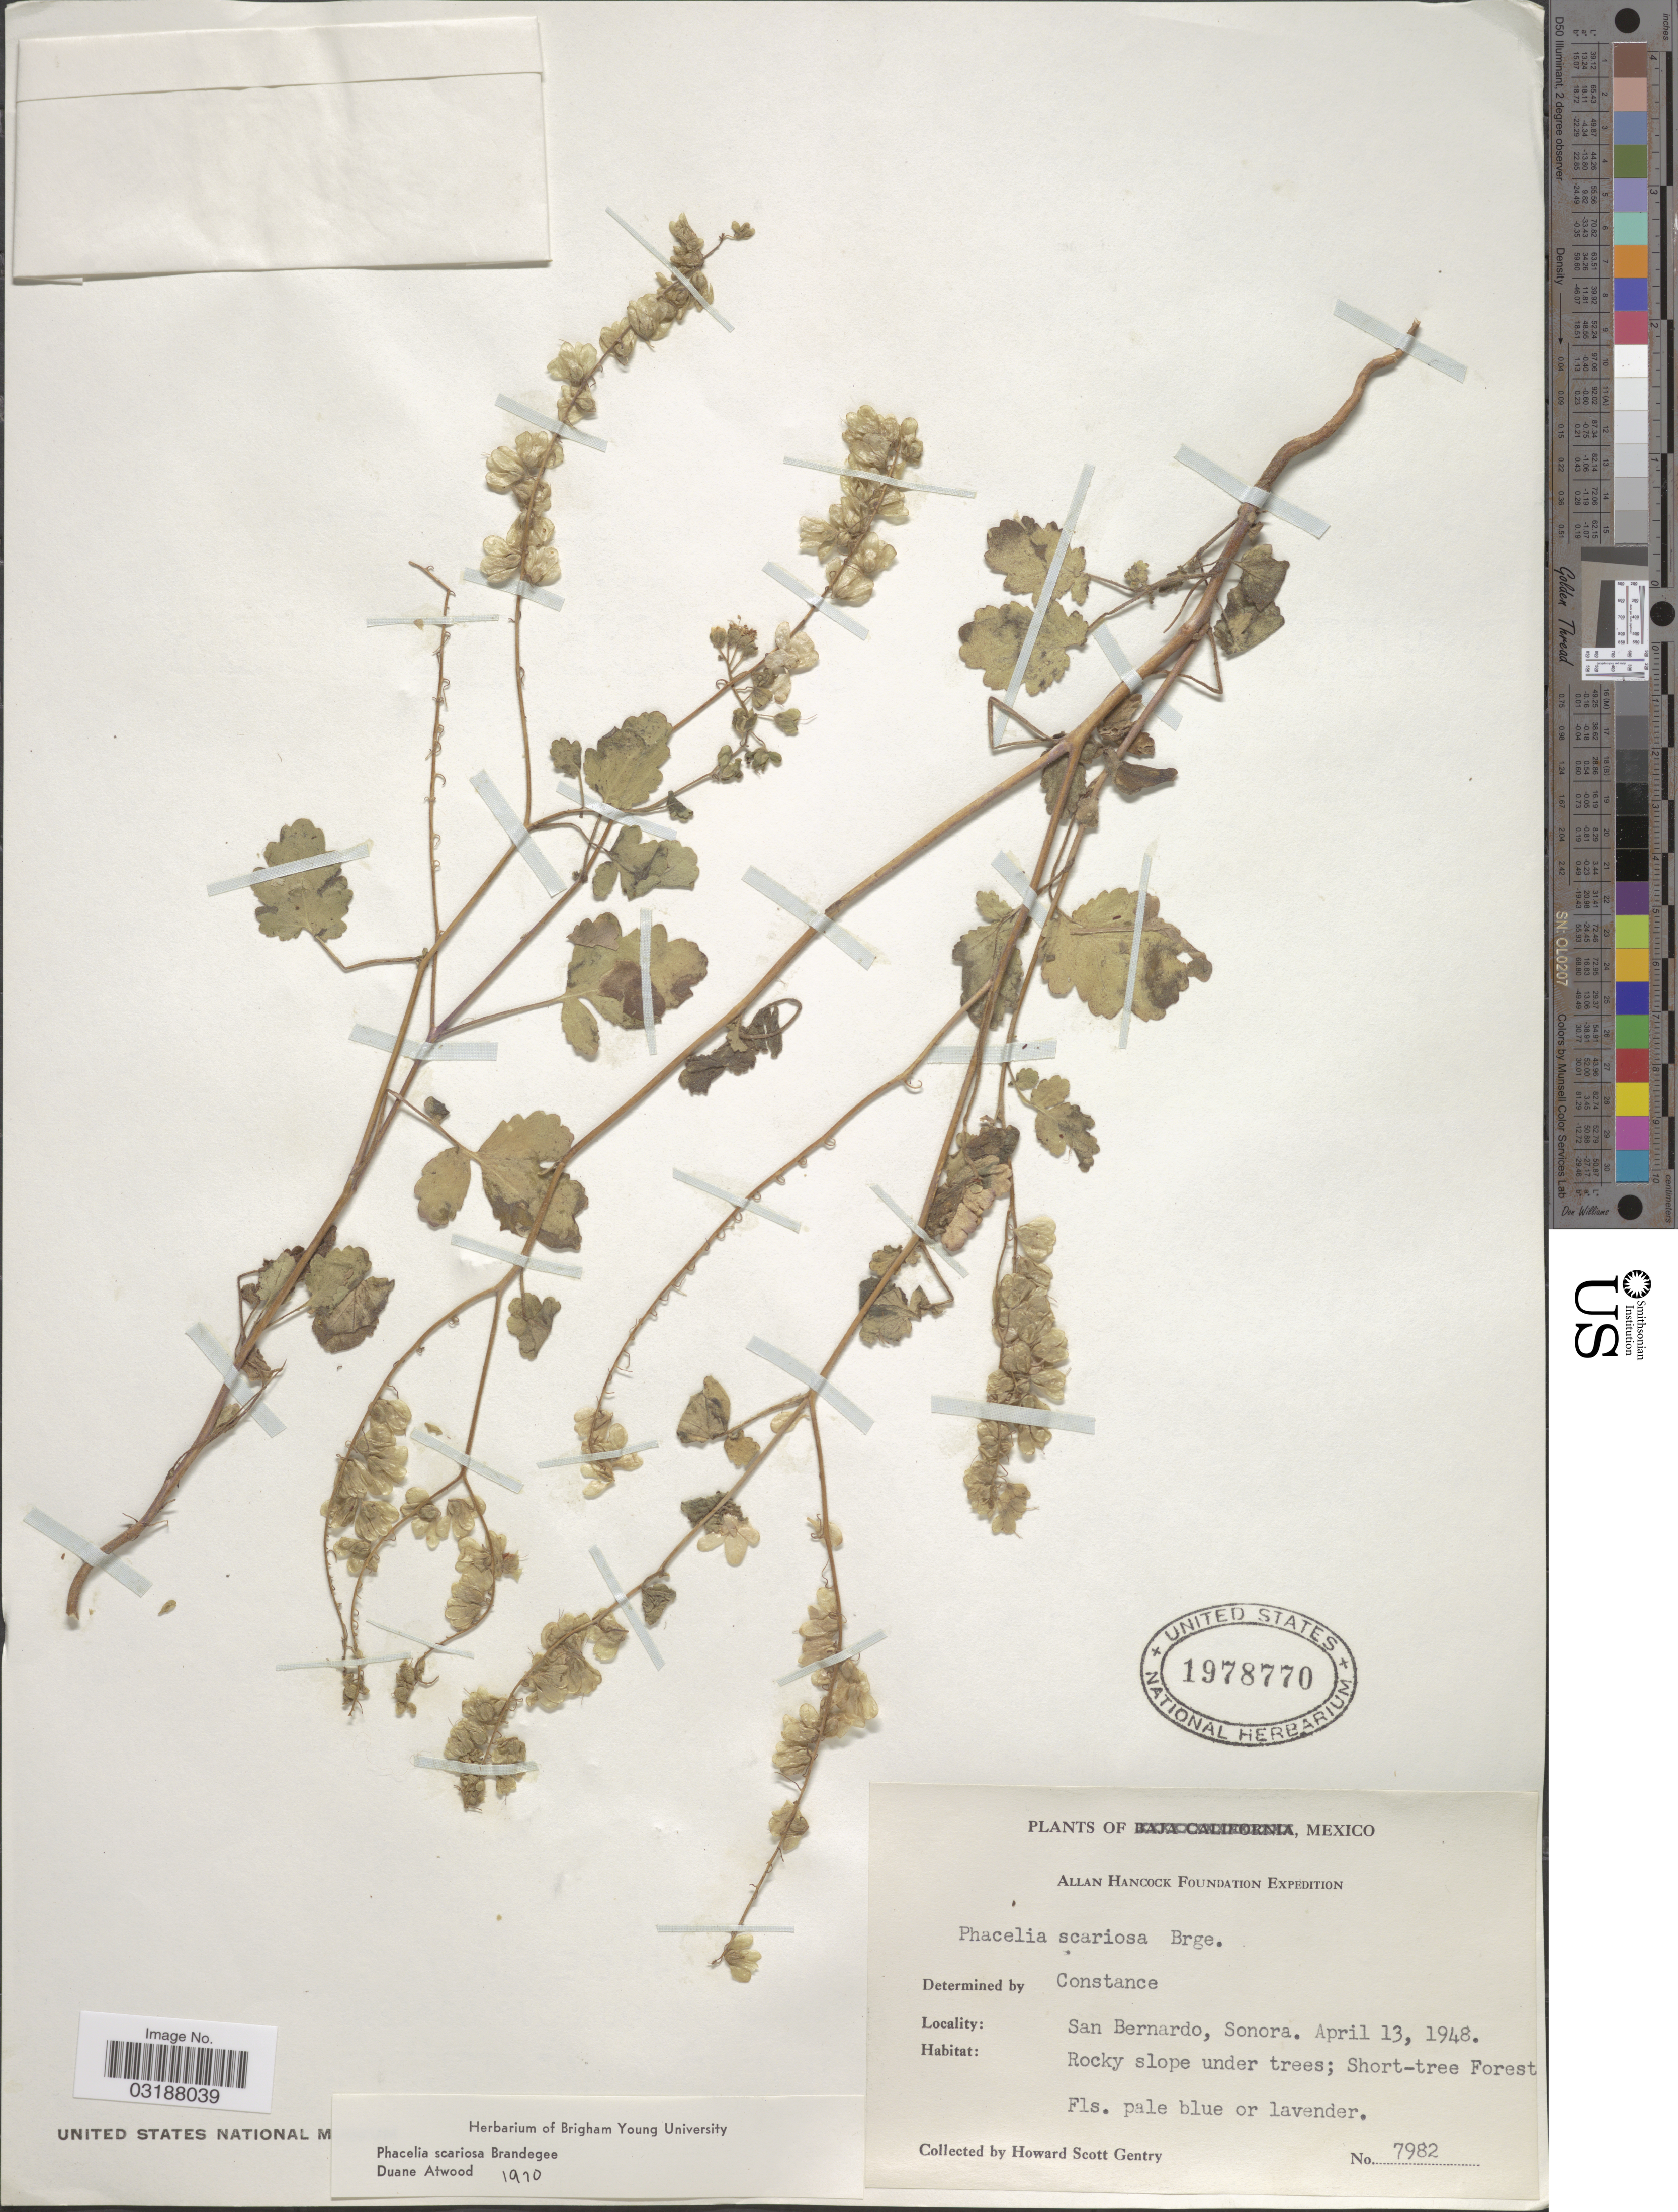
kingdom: Plantae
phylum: Tracheophyta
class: Magnoliopsida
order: Boraginales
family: Hydrophyllaceae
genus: Phacelia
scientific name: Phacelia scariosa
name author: Brandegee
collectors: H. S. Gentry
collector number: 7982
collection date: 1948-04-13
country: Mexico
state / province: Sonora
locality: San Bernardo.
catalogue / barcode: US 1978770